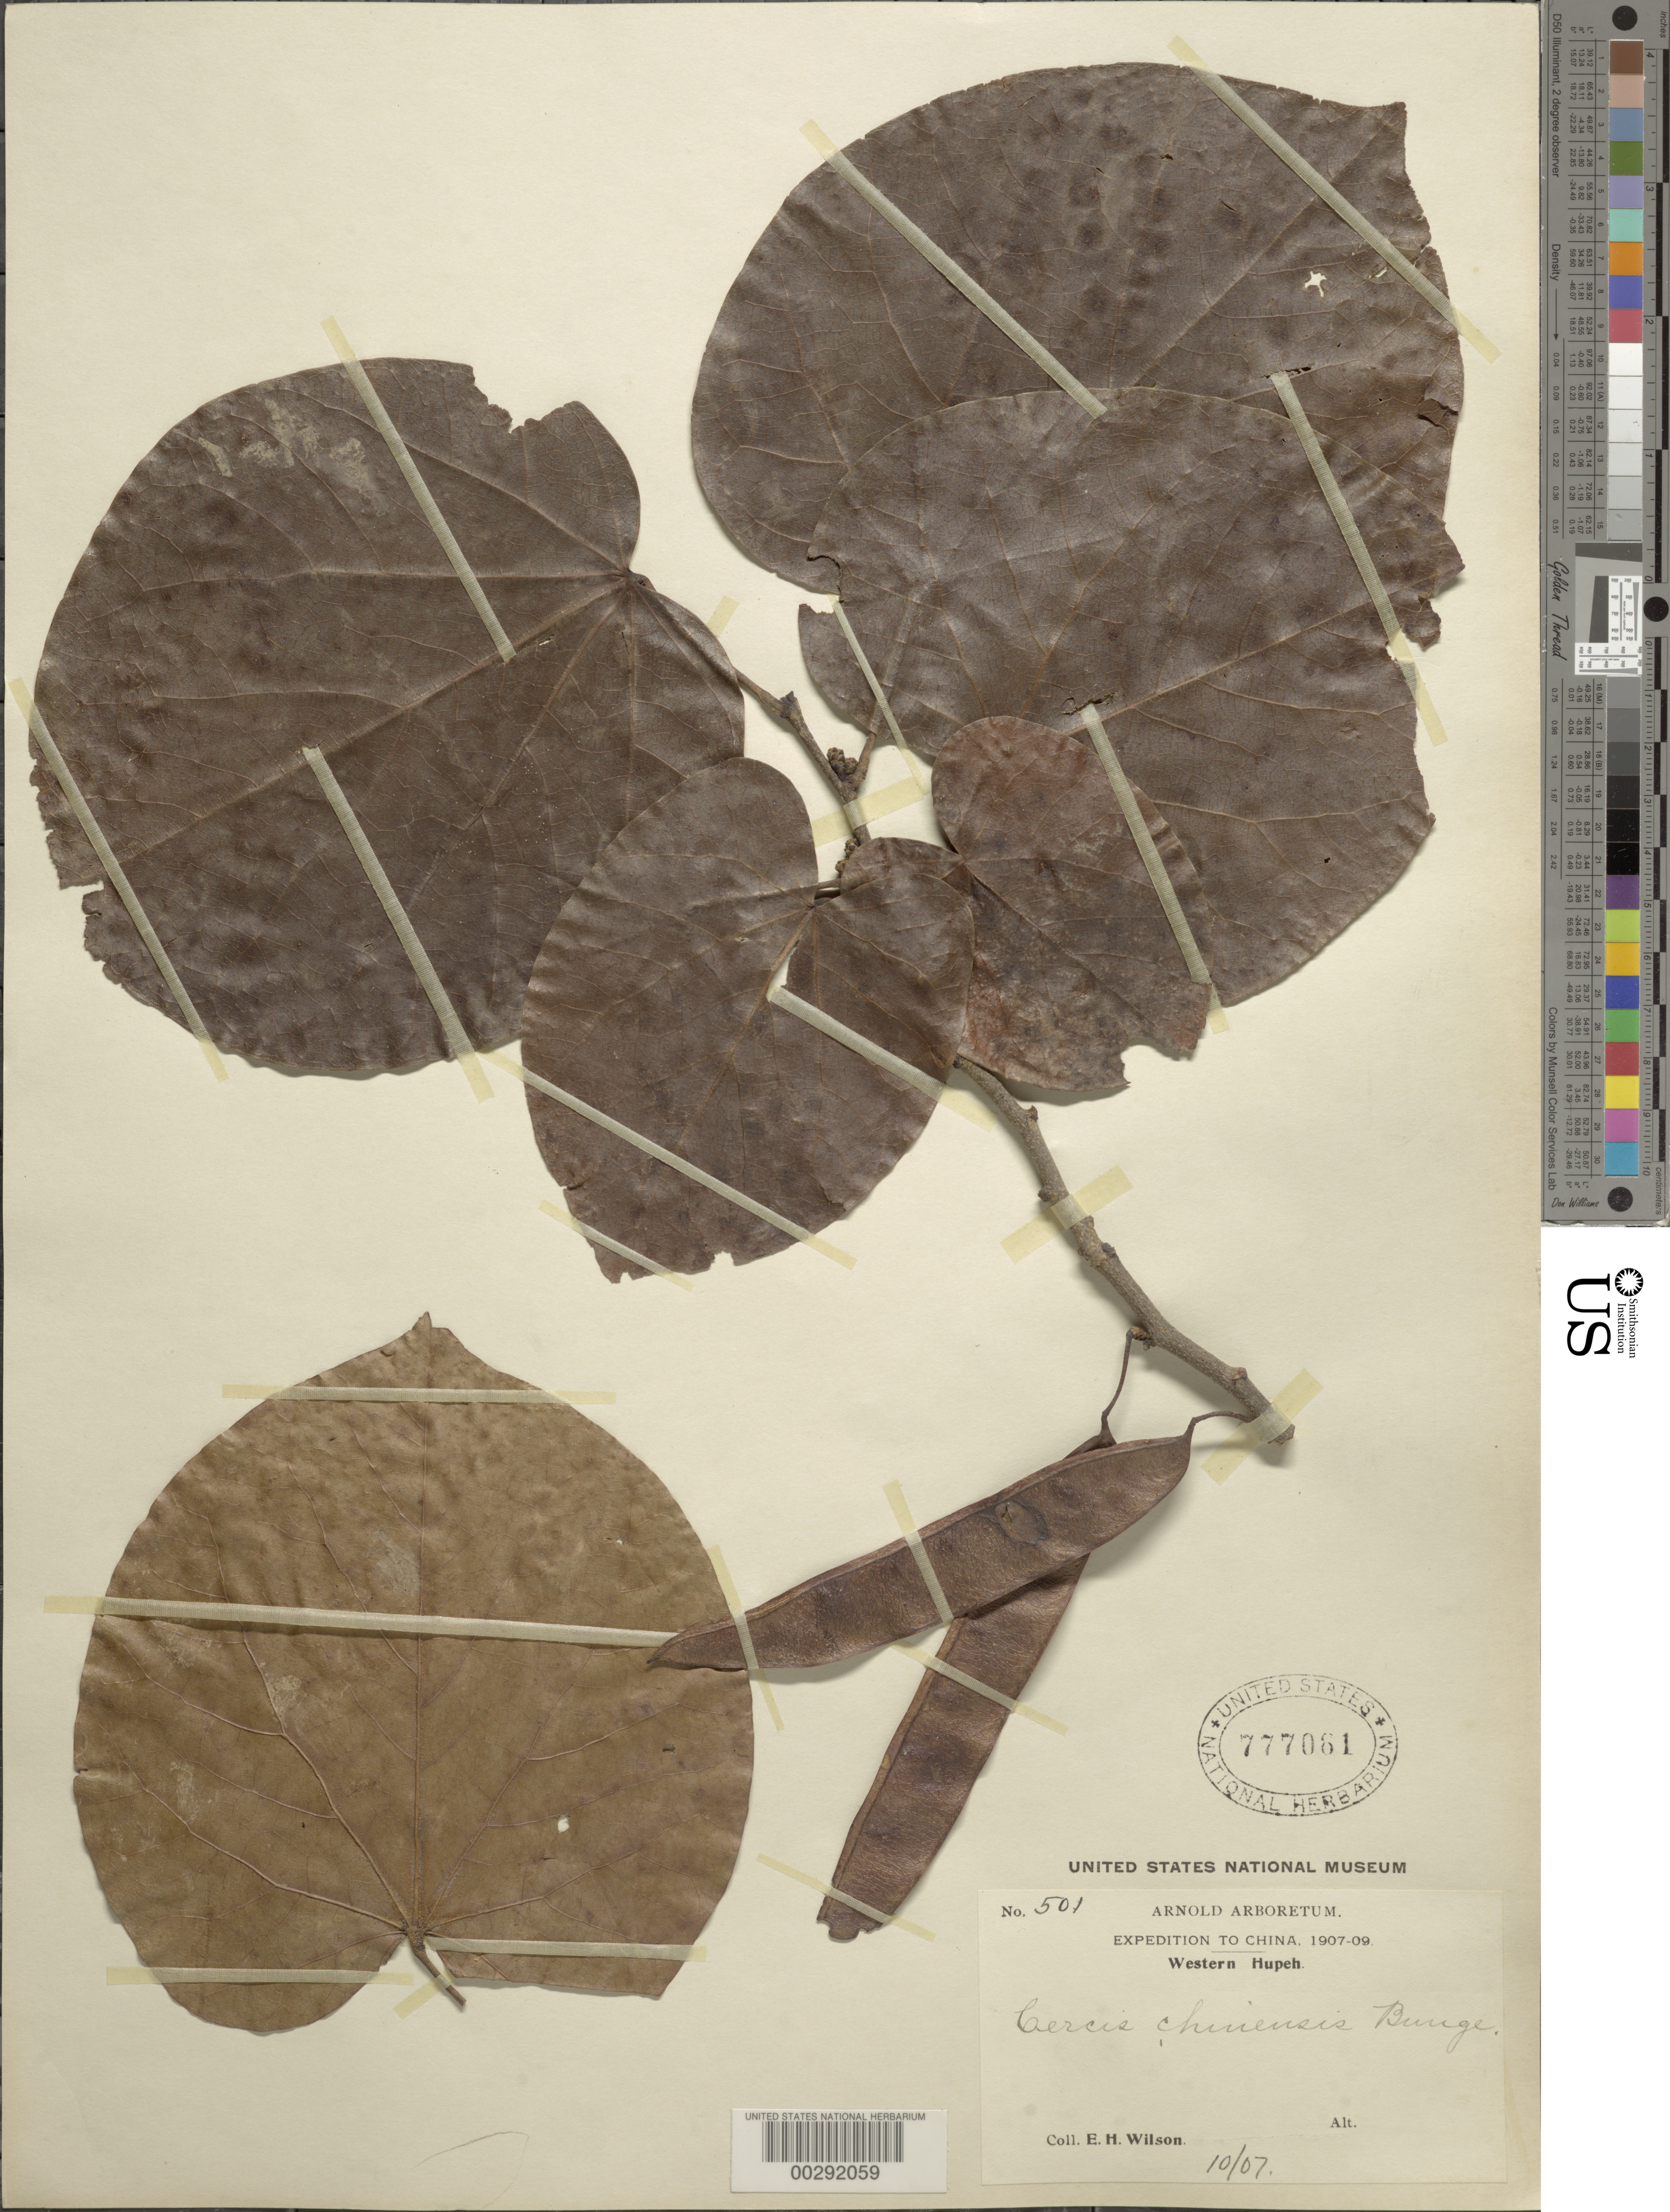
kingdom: Plantae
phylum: Tracheophyta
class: Magnoliopsida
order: Fabales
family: Fabaceae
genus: Cercis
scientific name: Cercis chinensis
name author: Bunge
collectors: E. H. Wilson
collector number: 501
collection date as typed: Oct 1907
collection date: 1907-10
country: China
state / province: Hubei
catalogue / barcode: US 777061